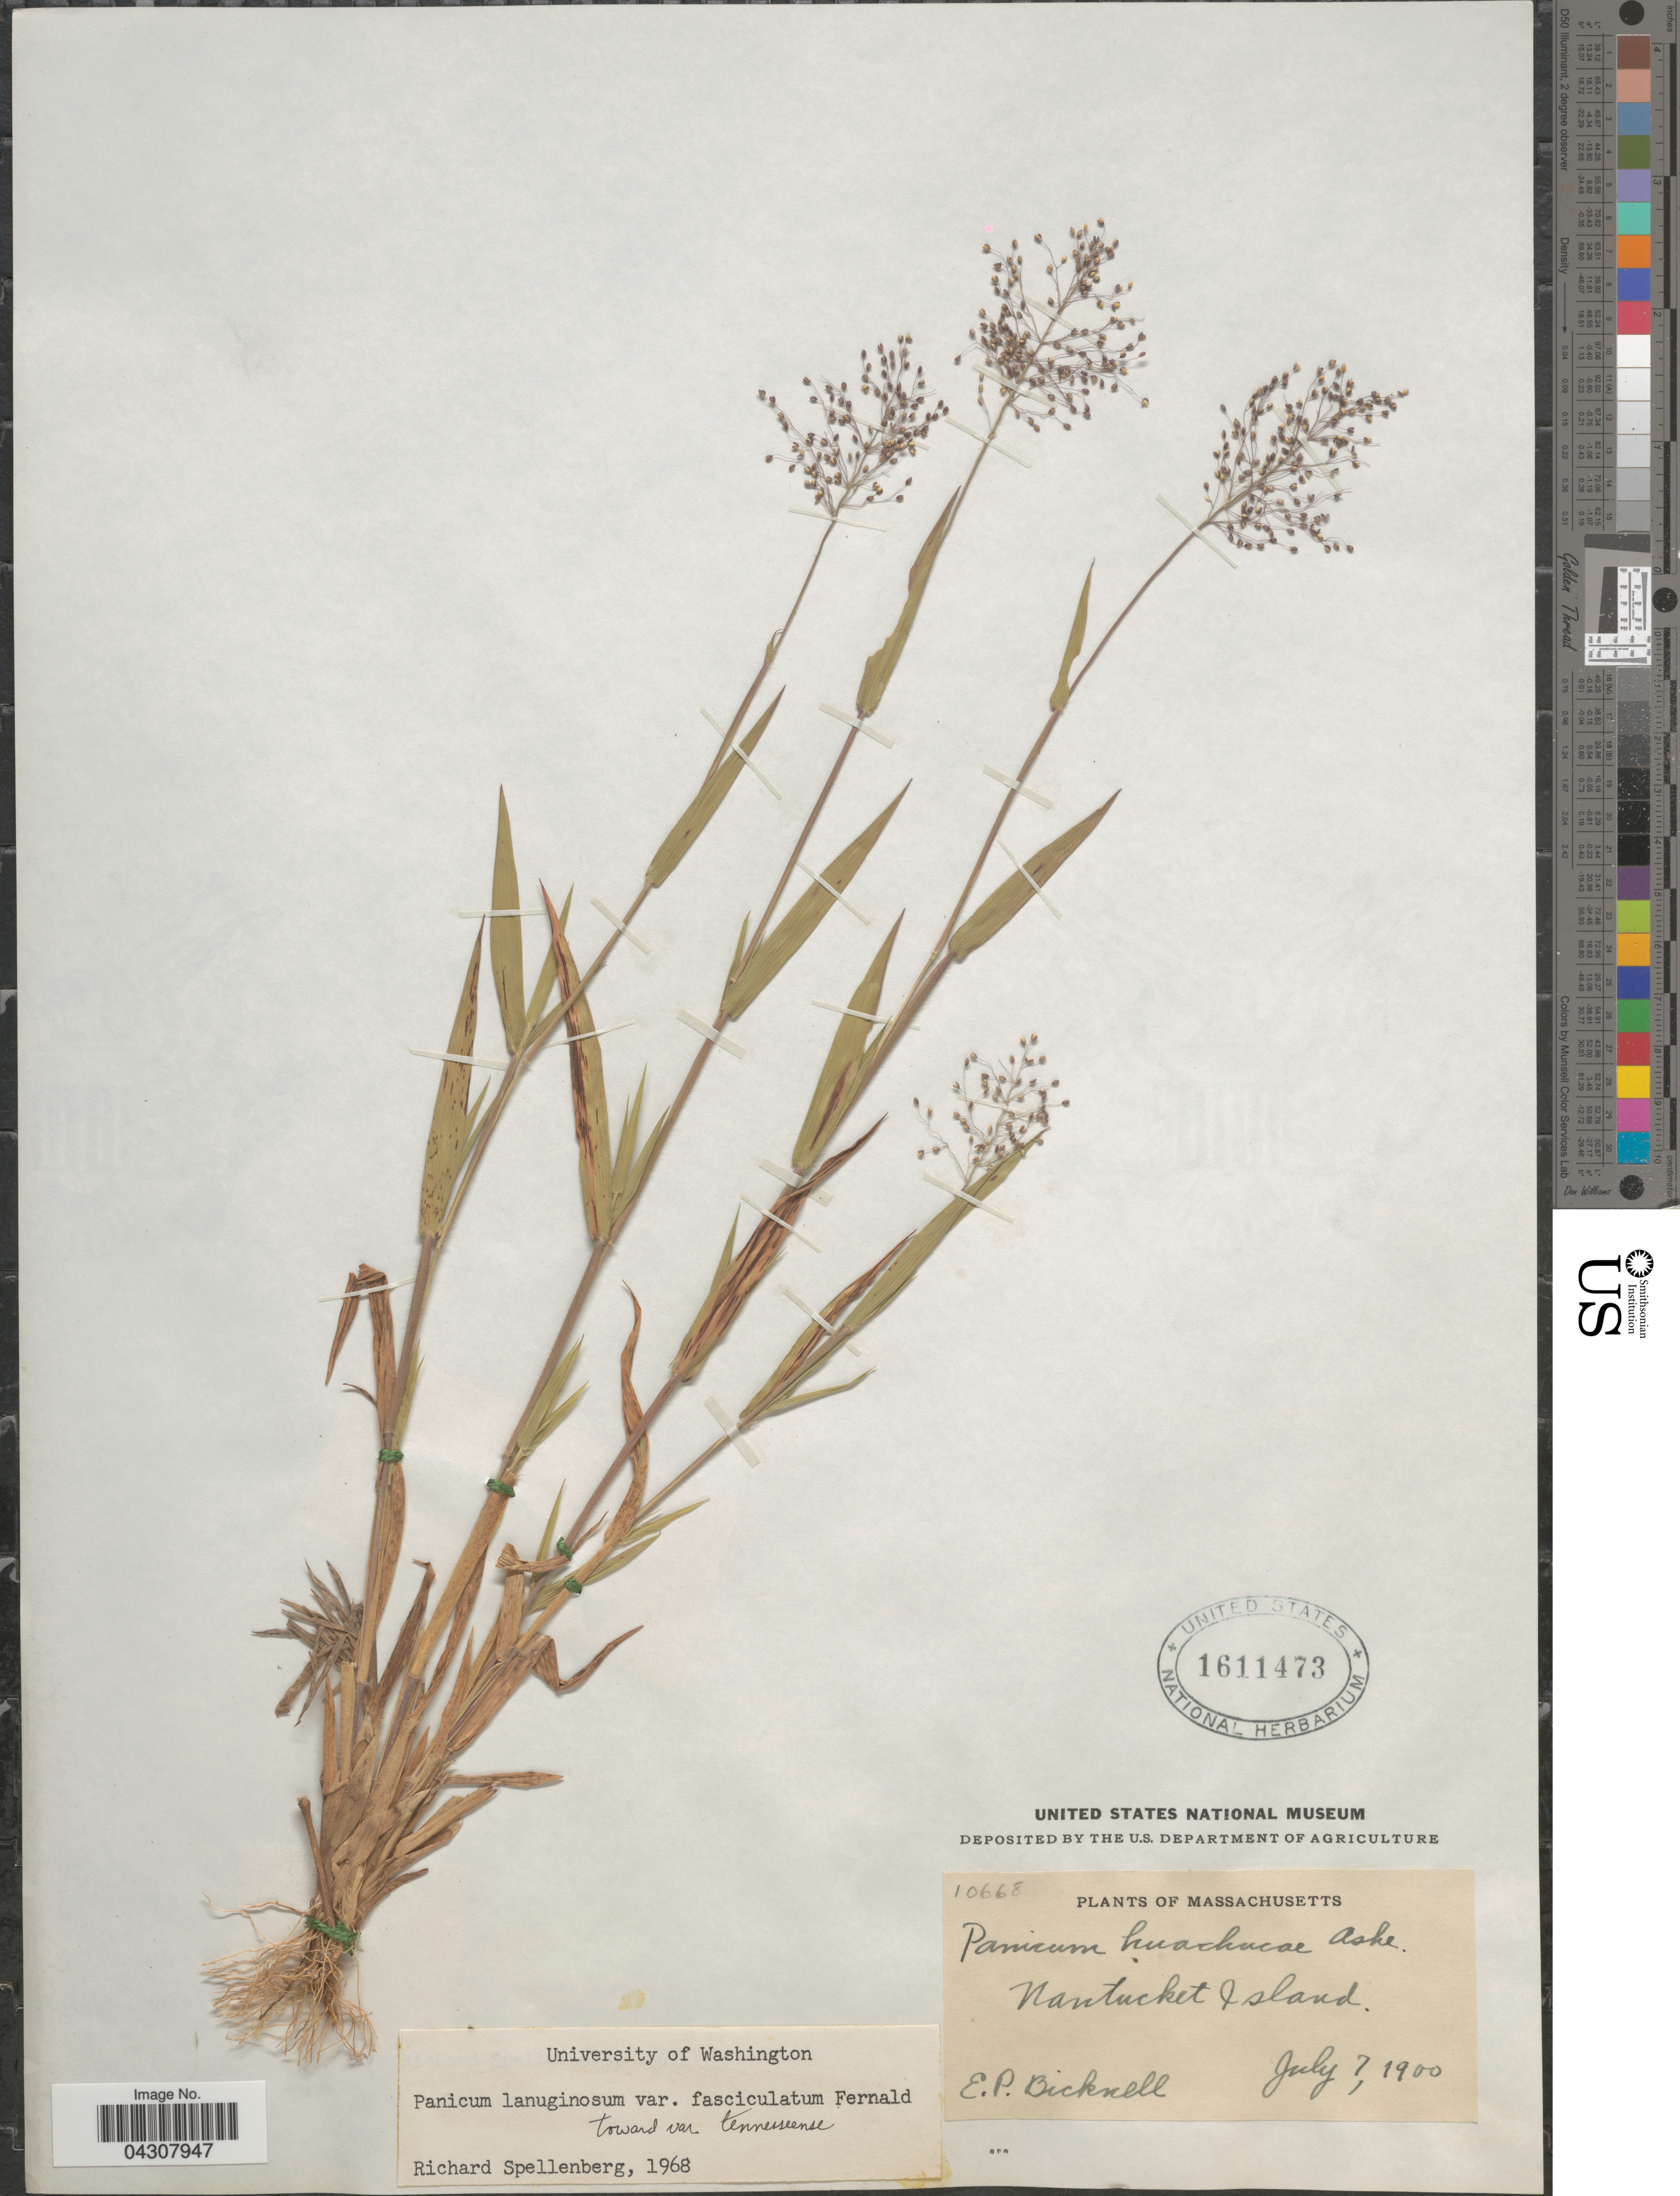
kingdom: Plantae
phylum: Tracheophyta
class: Liliopsida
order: Poales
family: Poaceae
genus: Dichanthelium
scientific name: Dichanthelium acuminatum var. acuminatum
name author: (Sw.) Gould & C.A. Clark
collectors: E. P. Bicknell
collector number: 10668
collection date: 1900-07-07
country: United States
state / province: Massachusetts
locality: Nantucket Island.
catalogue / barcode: US 1611473